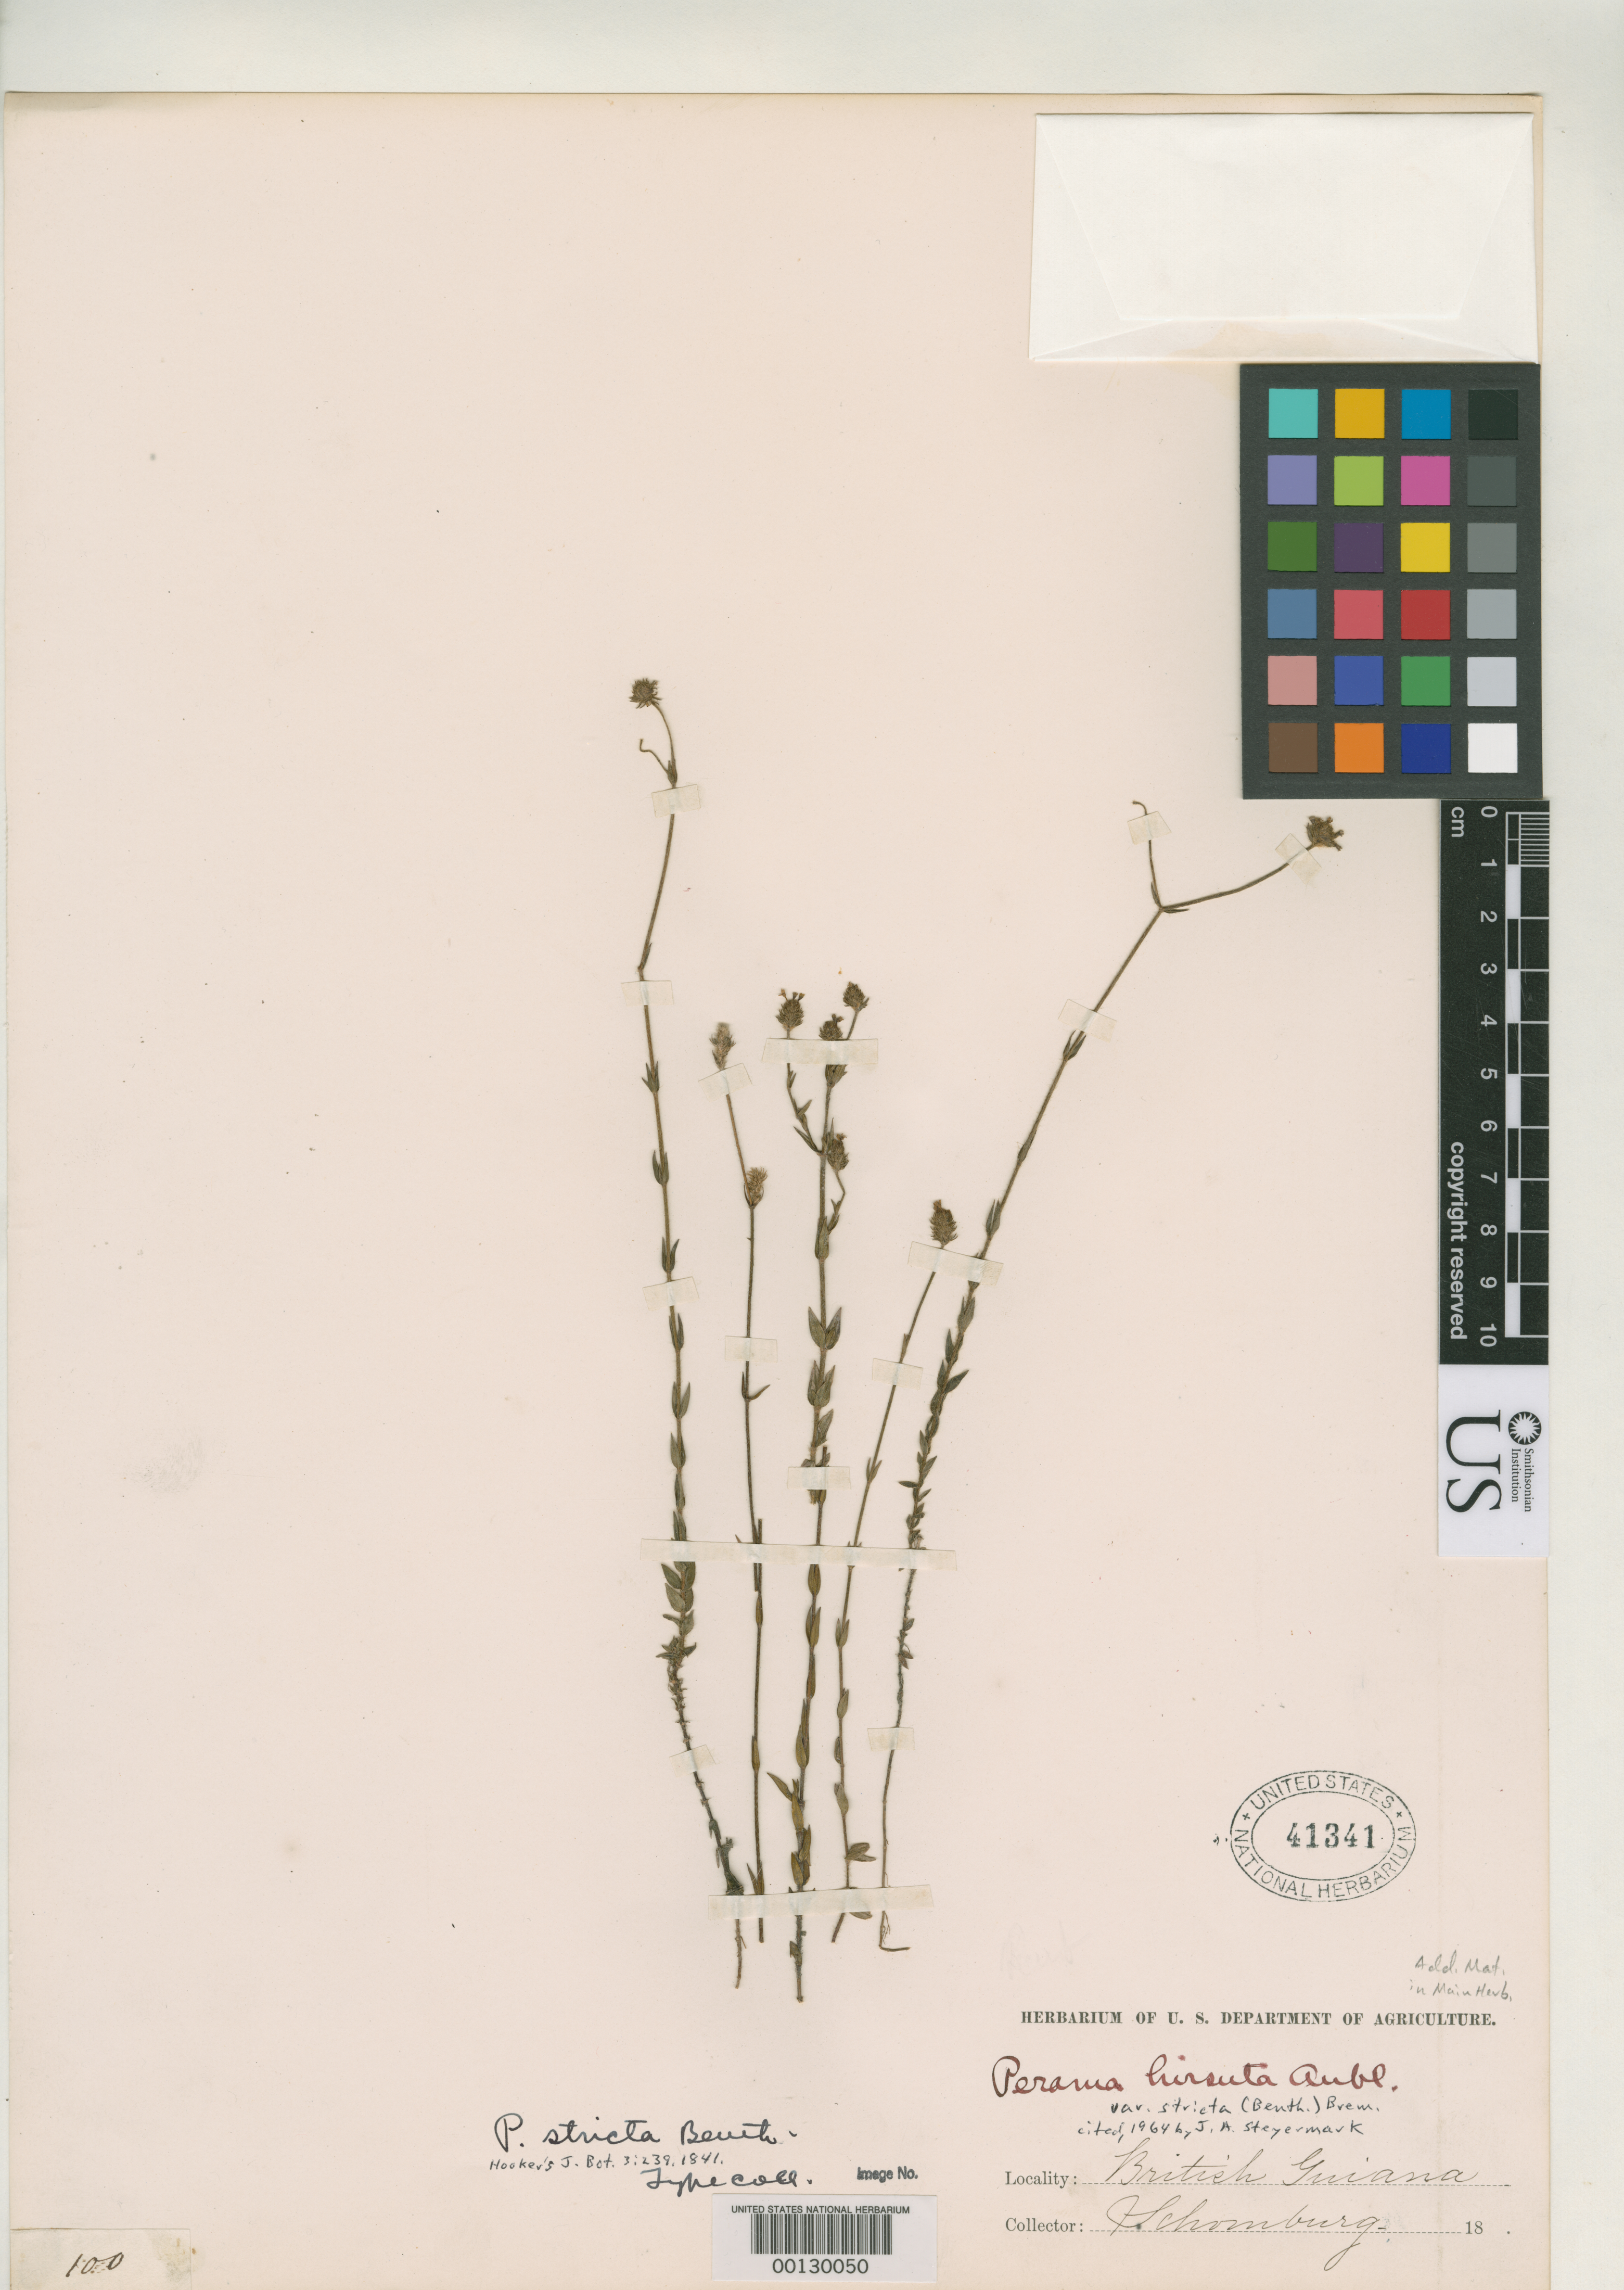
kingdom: Plantae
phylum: Tracheophyta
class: Magnoliopsida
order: Gentianales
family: Rubiaceae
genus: Perama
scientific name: Perama stricta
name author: Benth.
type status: Isotype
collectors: M. R. Schomburgk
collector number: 100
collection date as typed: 18--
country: Guyana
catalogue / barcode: US 41341